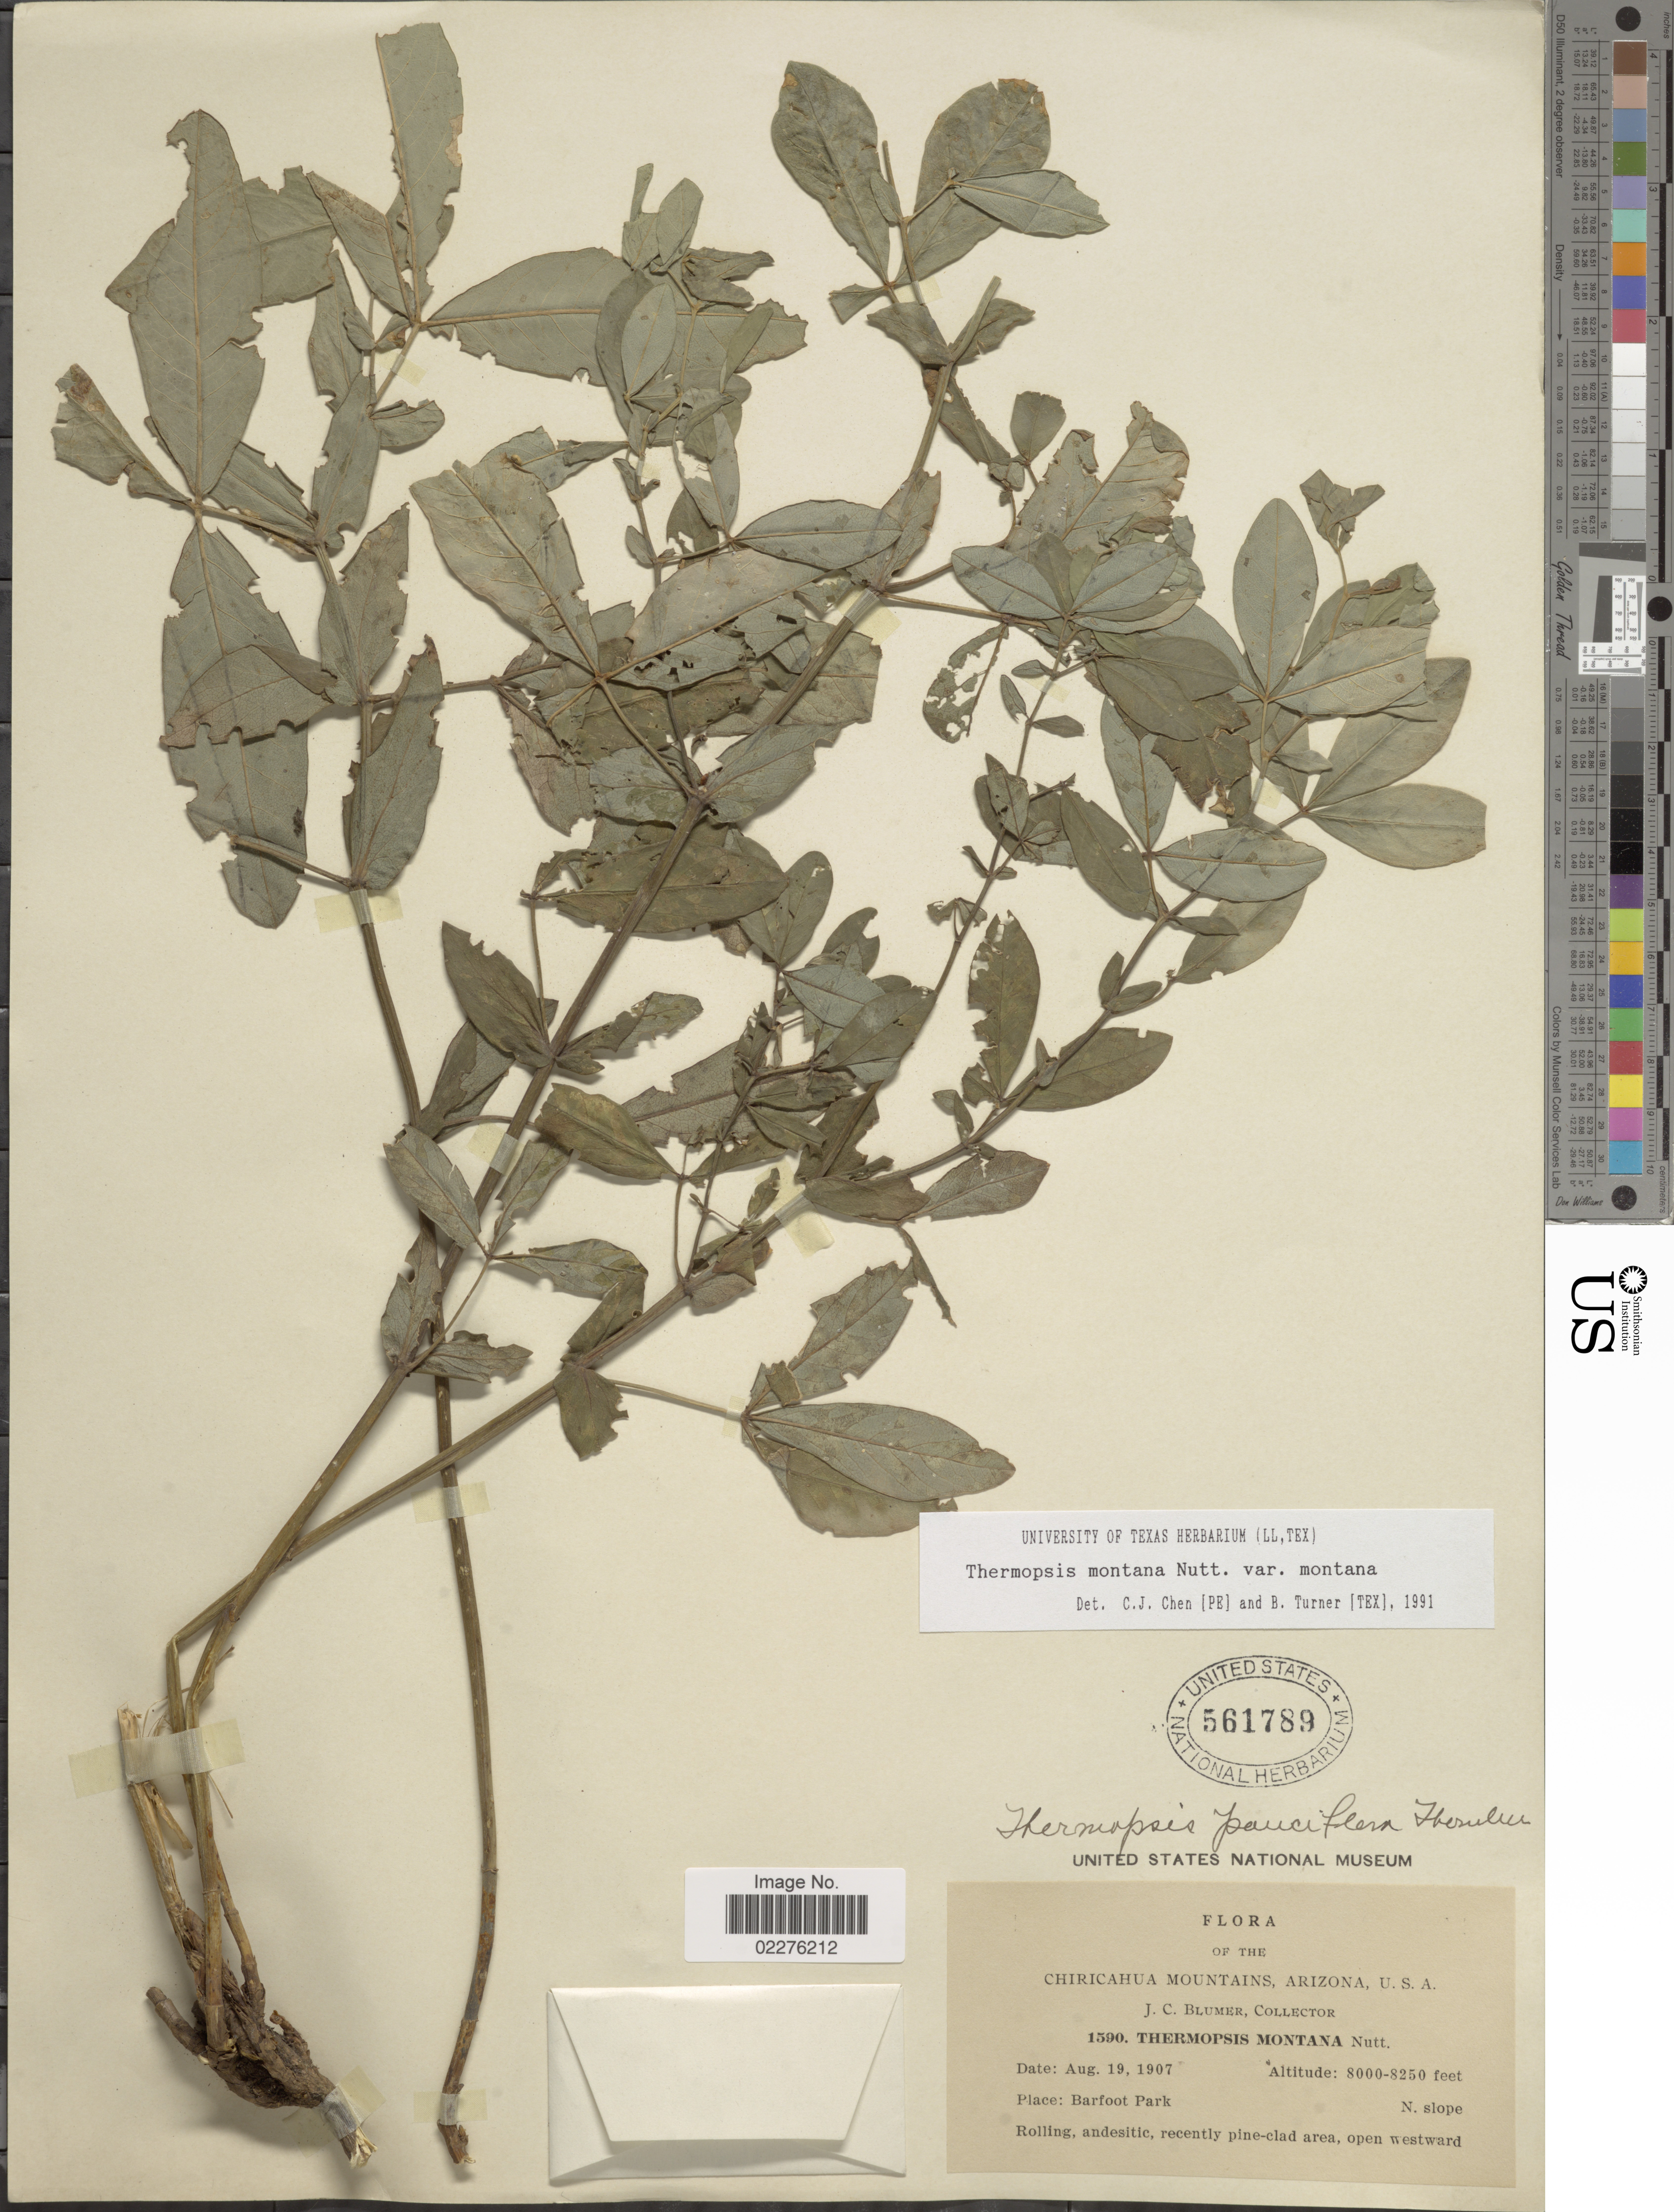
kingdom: Plantae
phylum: Tracheophyta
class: Magnoliopsida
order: Fabales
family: Fabaceae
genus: Thermopsis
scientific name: Thermopsis montana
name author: Nutt.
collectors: J. C. Blumer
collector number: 1590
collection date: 1907-08-19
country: United States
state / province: Arizona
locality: Chiricahua Mountains, Barfoot Park, N. slope, Rolling, andesitic, recently pine-clad area, open westward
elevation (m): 2438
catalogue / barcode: US 561789